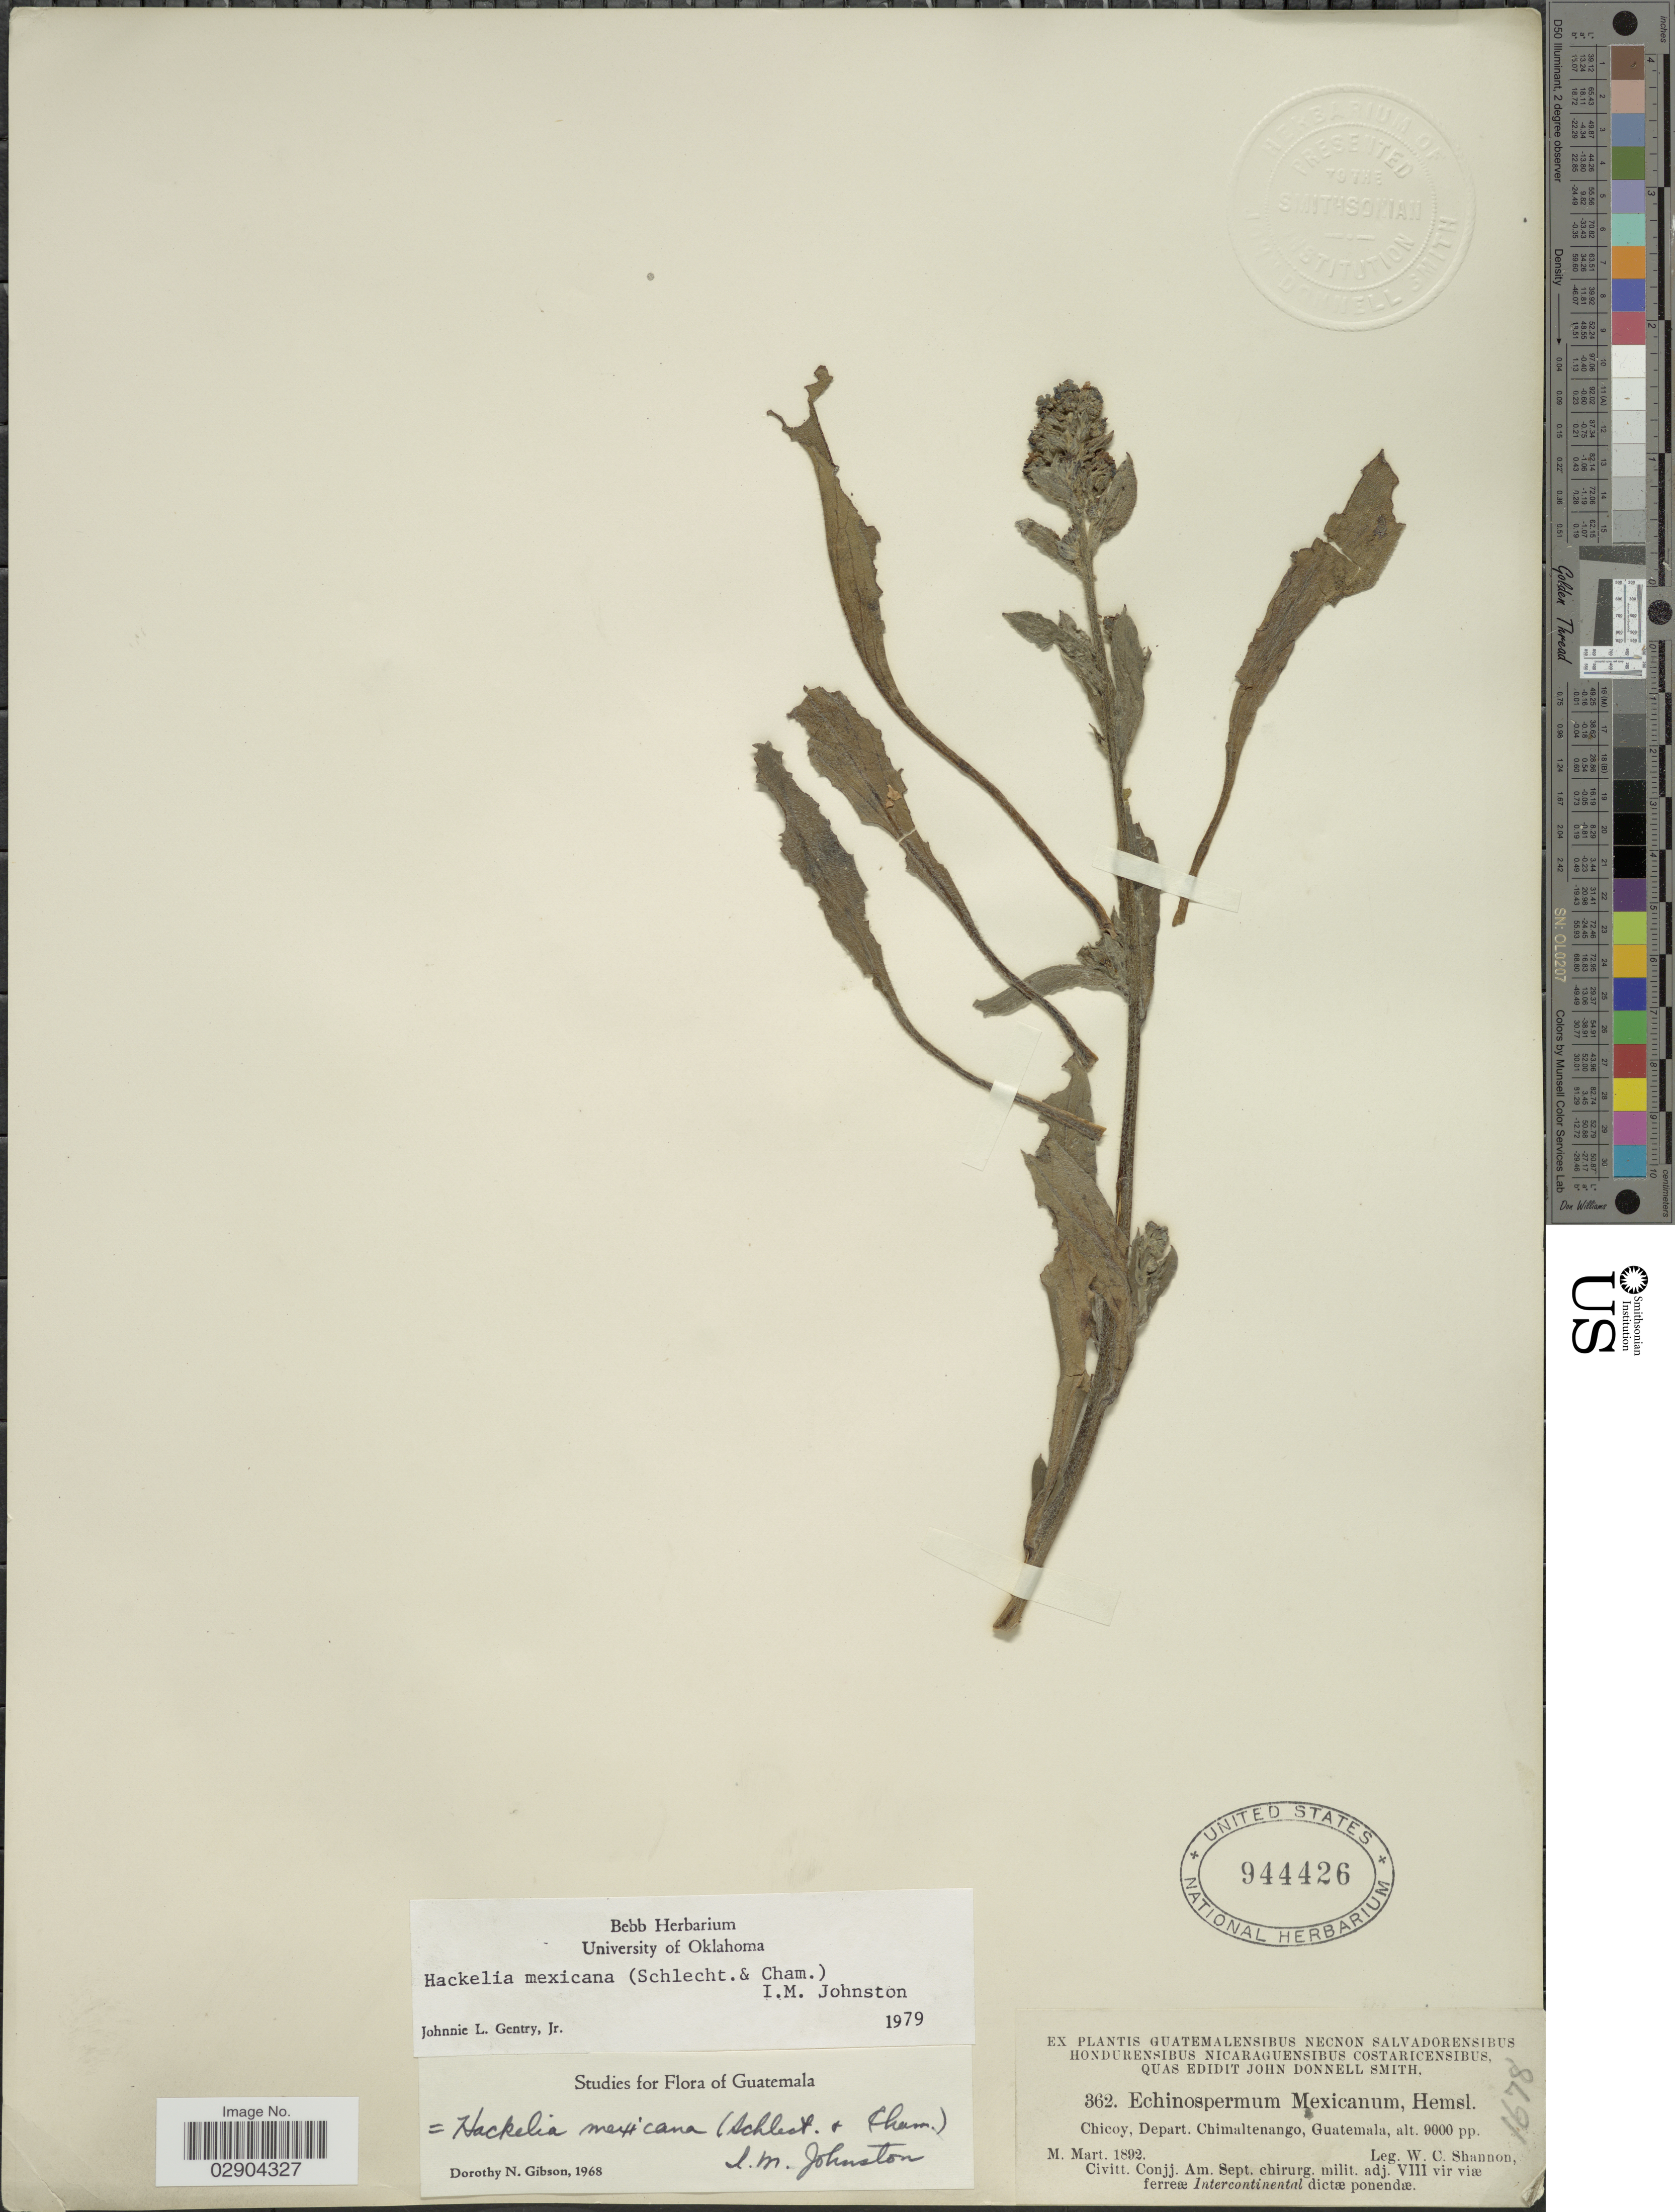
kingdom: Plantae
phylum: Tracheophyta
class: Magnoliopsida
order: Boraginales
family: Boraginaceae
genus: Hackelia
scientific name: Hackelia mexicana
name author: (Schltdl. & Cham.) I.M. Johnst.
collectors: W. C. Shannon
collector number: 362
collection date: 1892-03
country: Guatemala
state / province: Chimaltenango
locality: Chicoy, Depart. Chimaltenango.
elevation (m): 2743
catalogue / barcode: US 944426